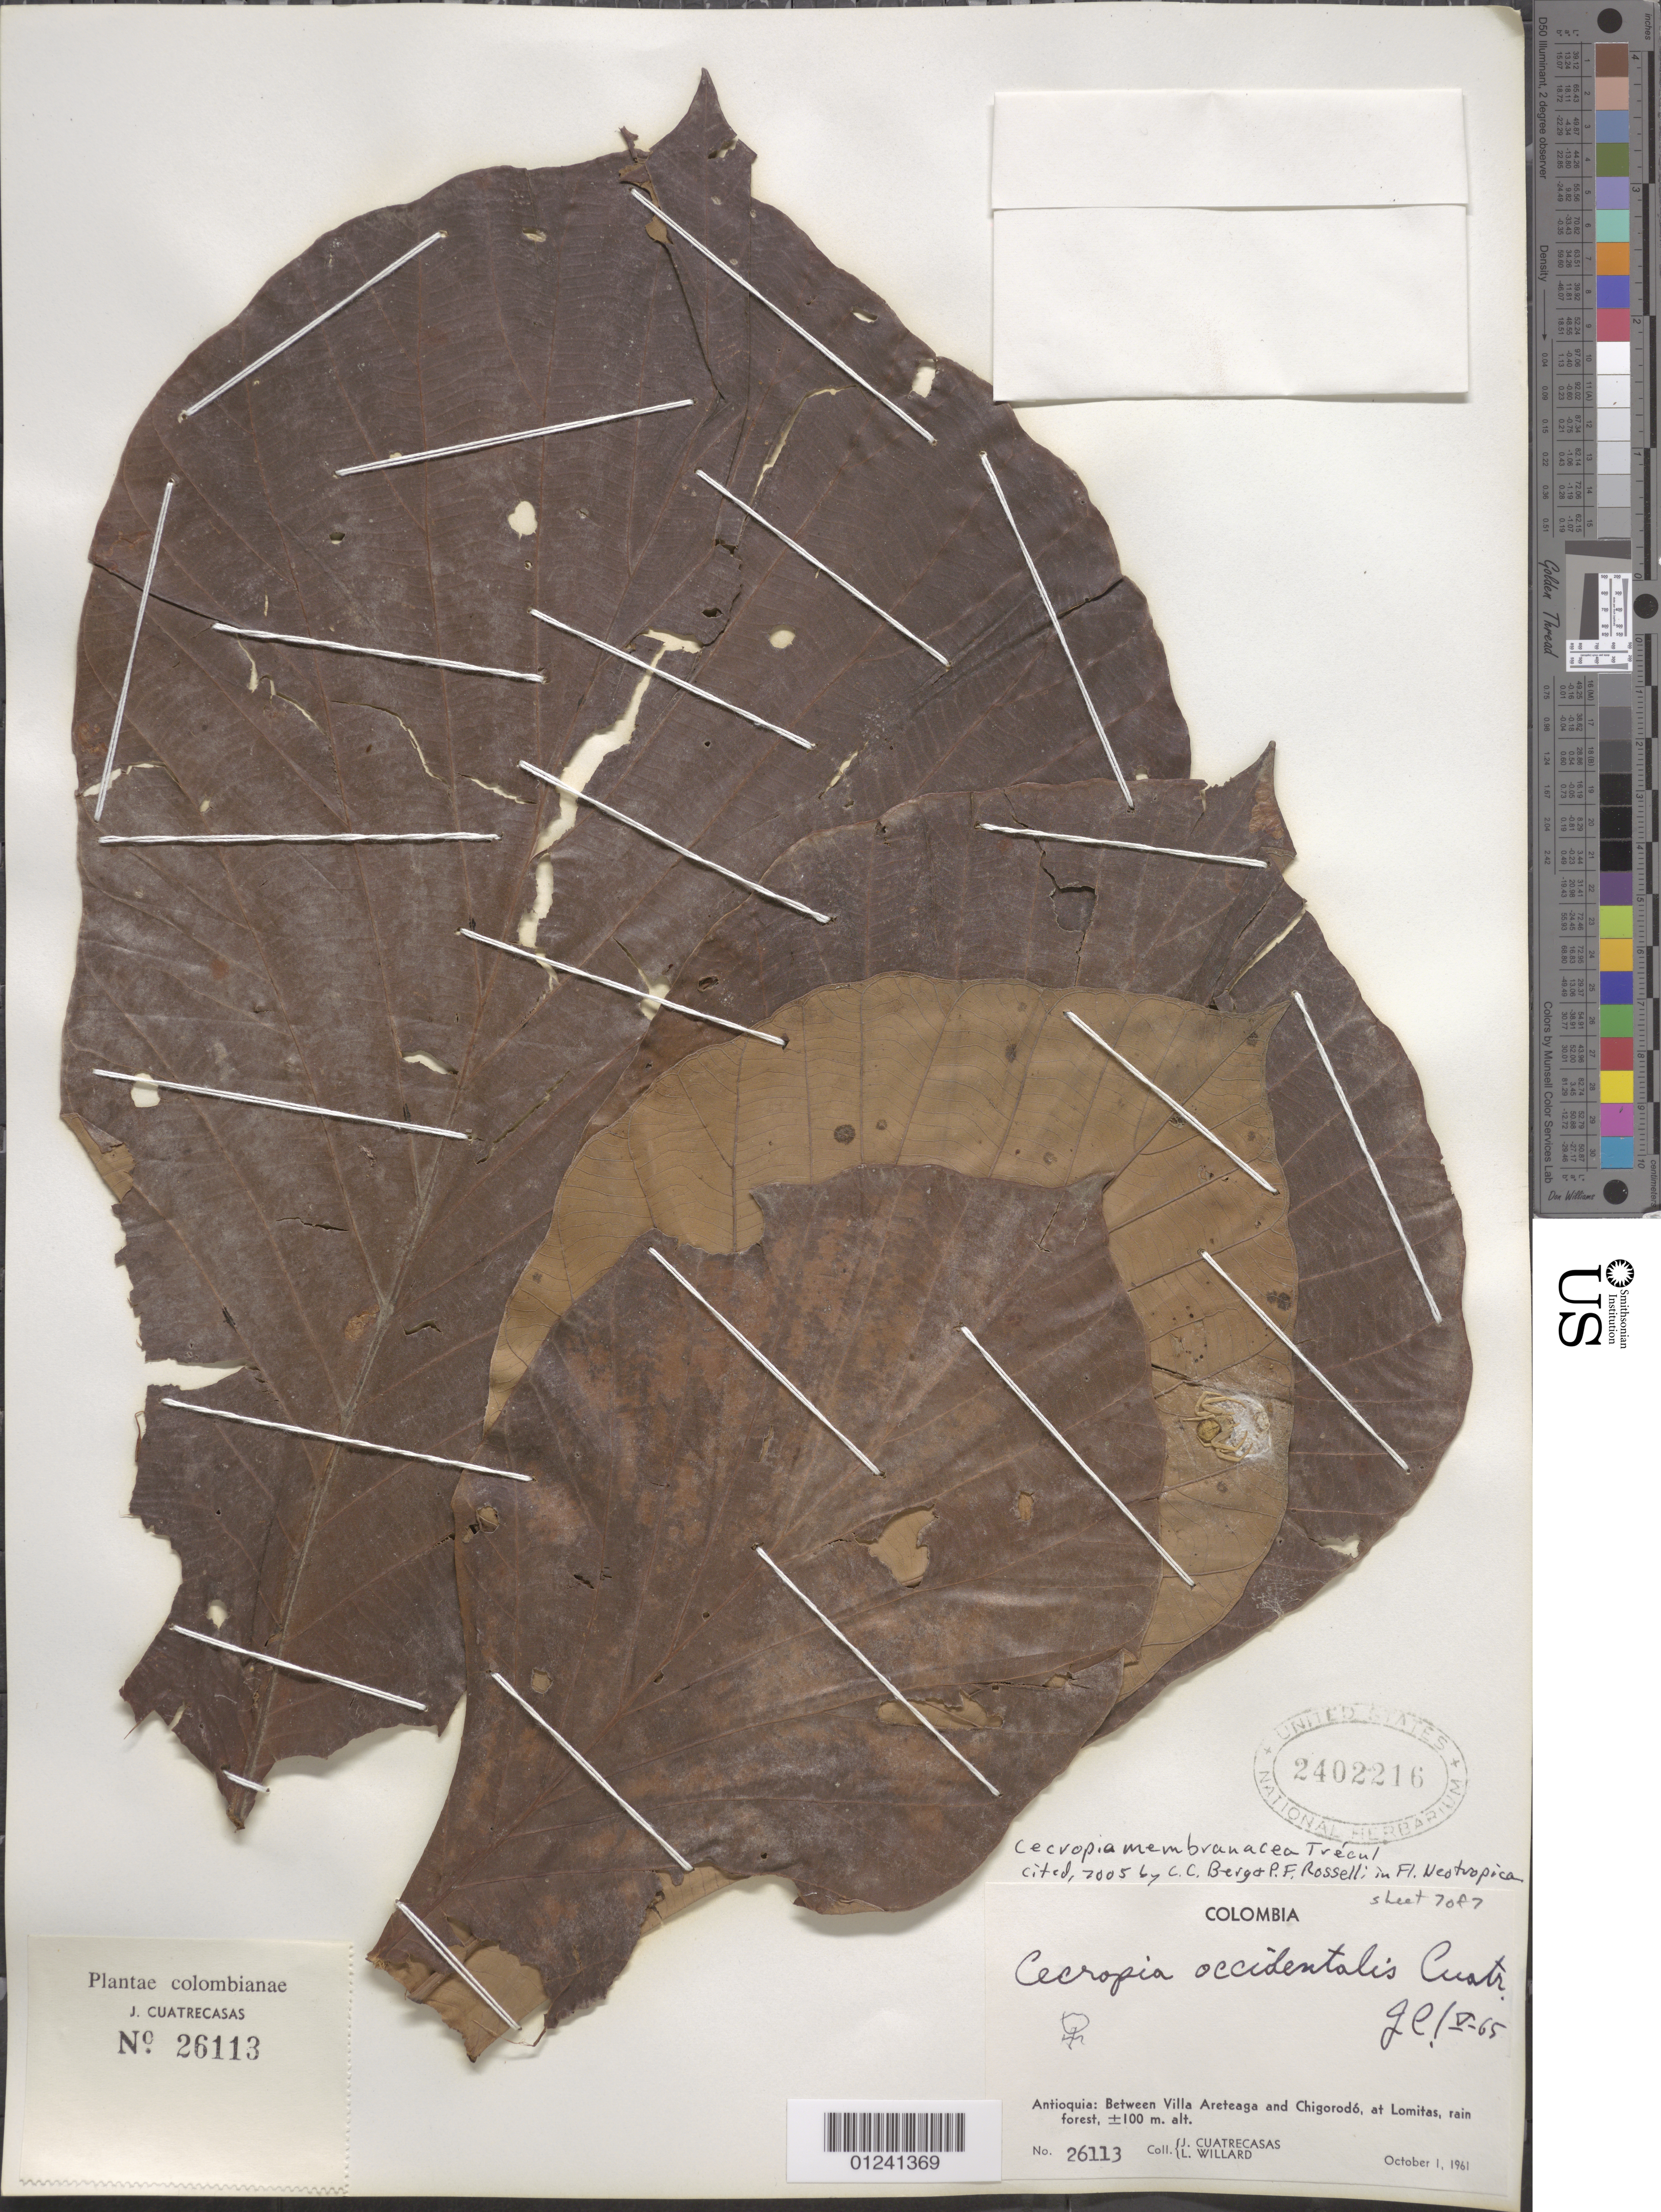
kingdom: Plantae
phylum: Tracheophyta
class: Magnoliopsida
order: Rosales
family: Urticaceae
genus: Cecropia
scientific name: Cecropia membranacea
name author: Trécul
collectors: J. Cuatrecasas & L. Willard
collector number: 26113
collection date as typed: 1 Oct 1961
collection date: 1961-10-01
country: Colombia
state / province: Antioquia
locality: between Villa Arteaga and Chigorodó, at Lomitas, rain forest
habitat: rain forest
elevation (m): -100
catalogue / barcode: US 2402216